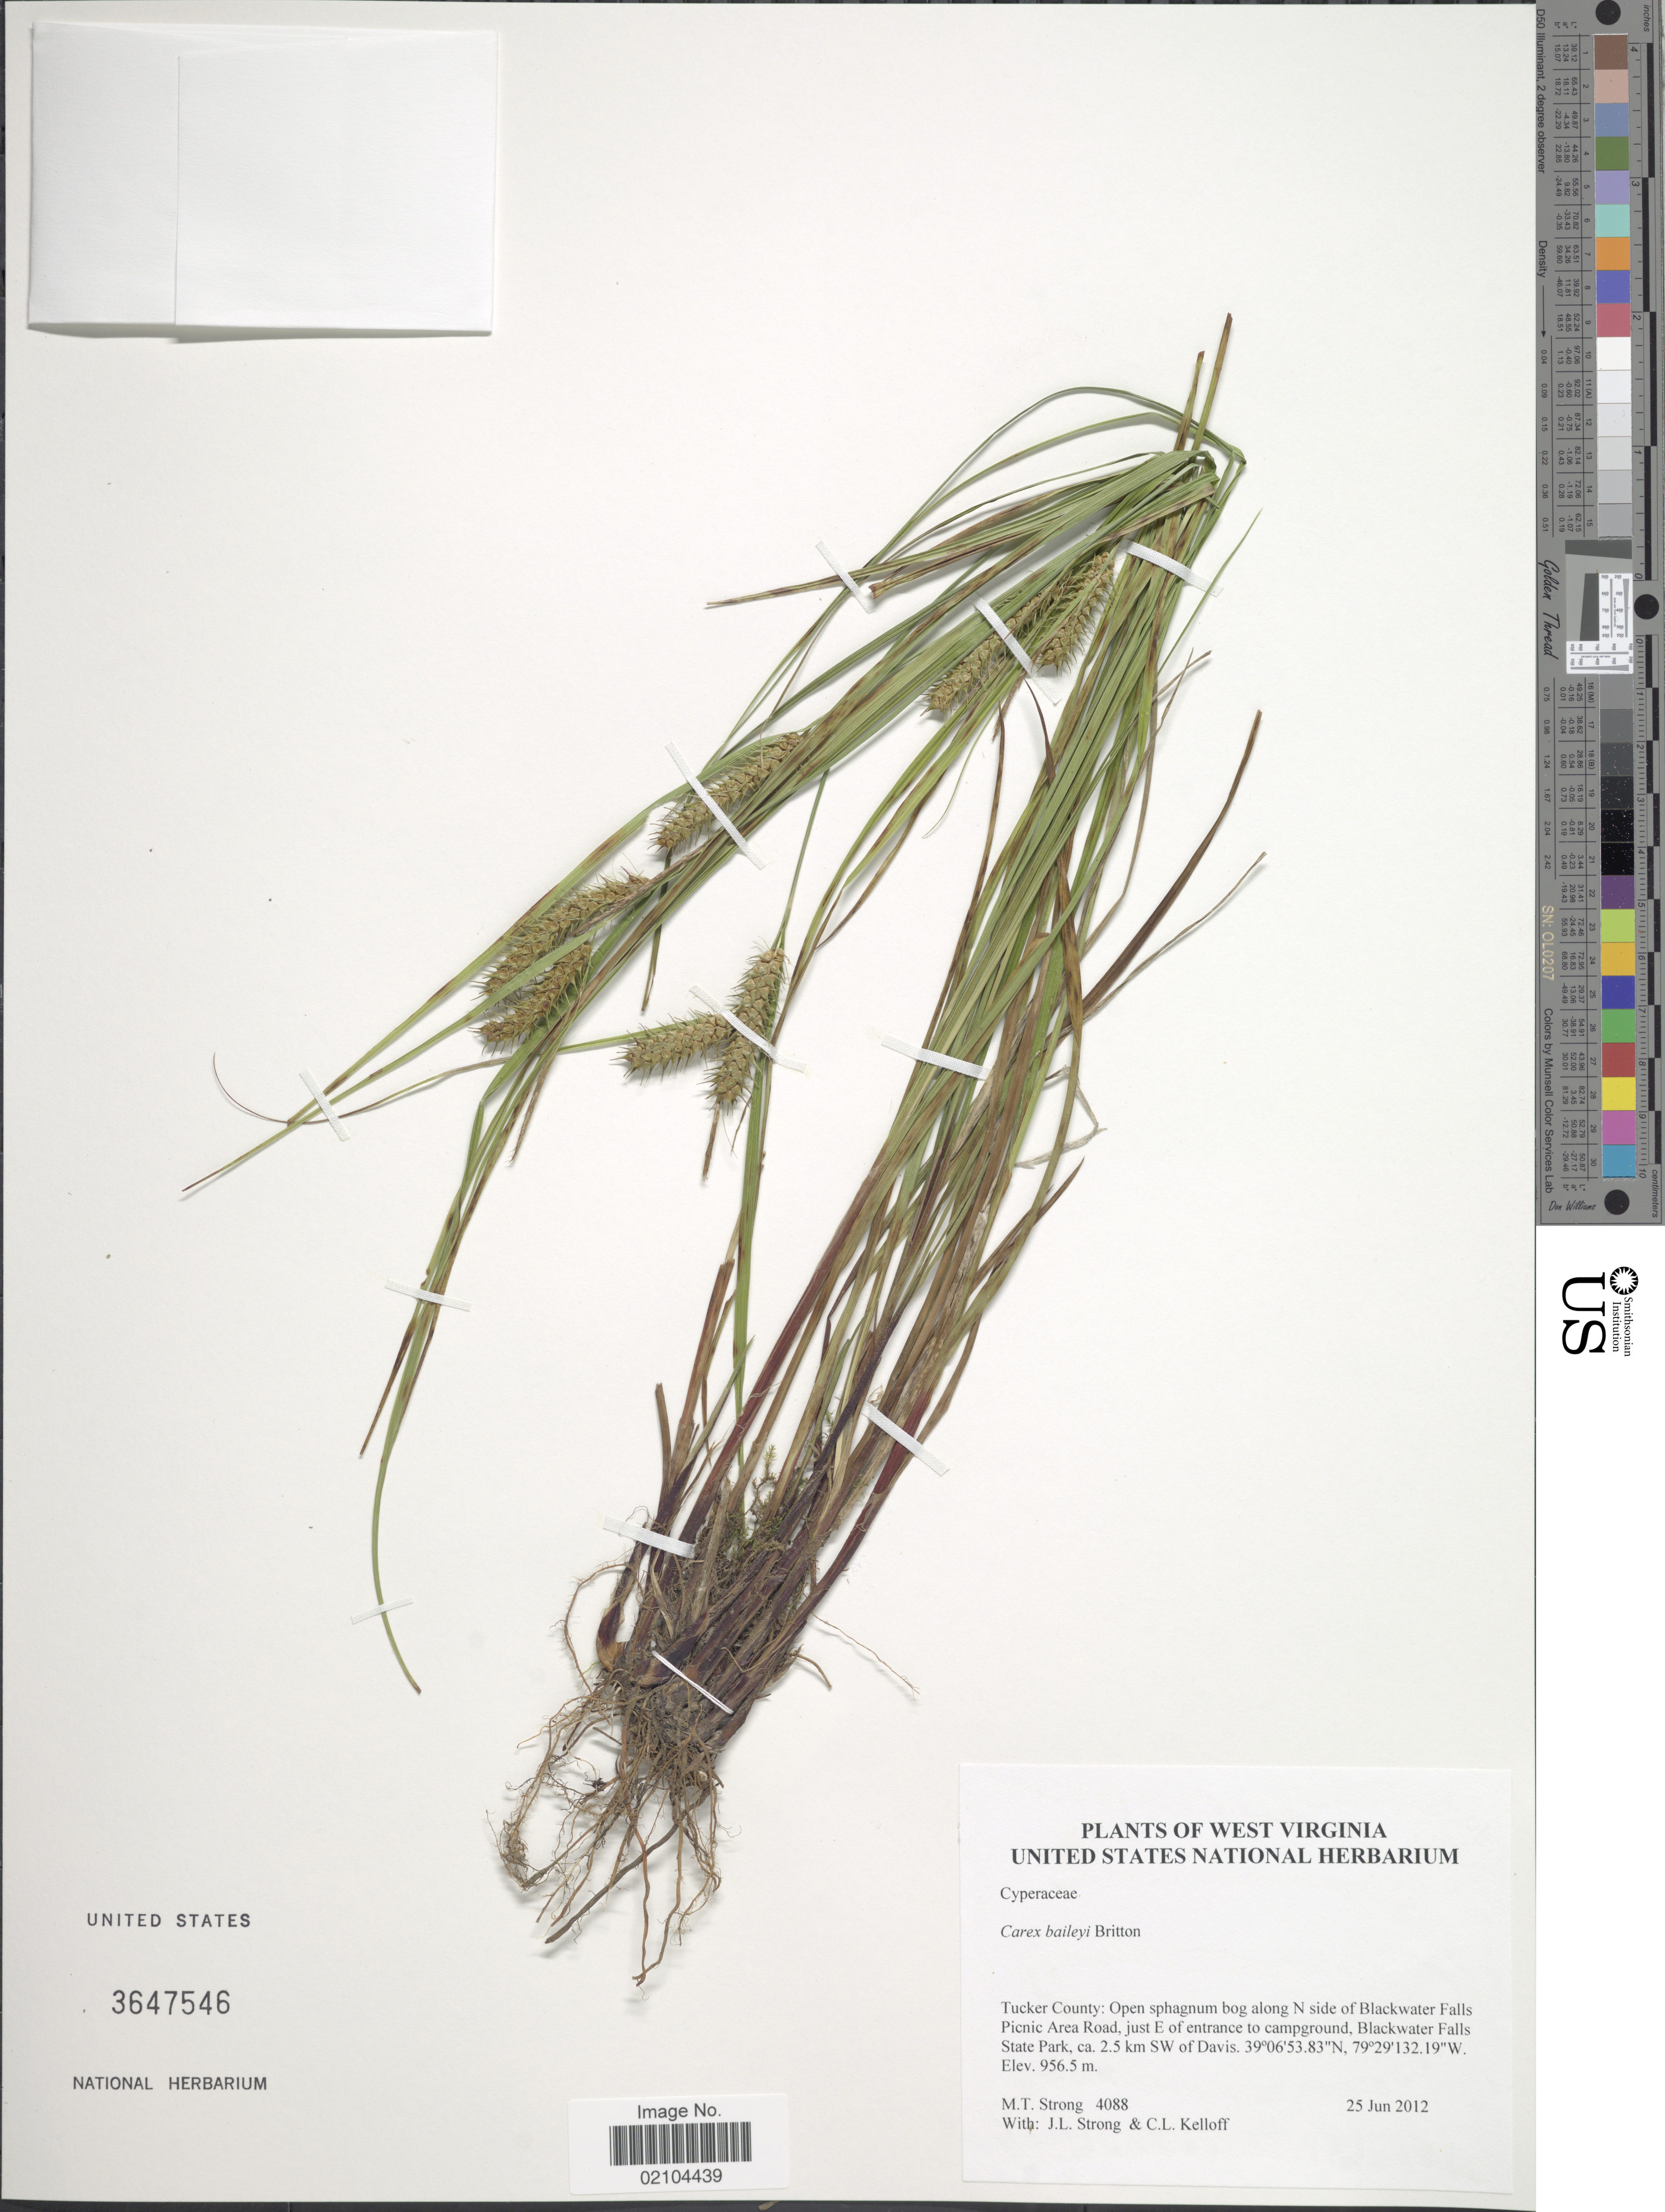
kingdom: Plantae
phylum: Tracheophyta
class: Liliopsida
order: Poales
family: Cyperaceae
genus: Carex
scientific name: Carex baileyi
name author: Britton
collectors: M. T. Strong, J. Strong & C. L. Kelloff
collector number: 4088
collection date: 2012-06-25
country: United States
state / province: West Virginia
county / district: Tucker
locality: open bog along N side of Blackwater Falls Picnic Area Road, just E of entrance to campground, Blackwater Falls State Park, ca. 2.5 km SW of Davis.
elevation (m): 956.5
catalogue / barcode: US 3647546